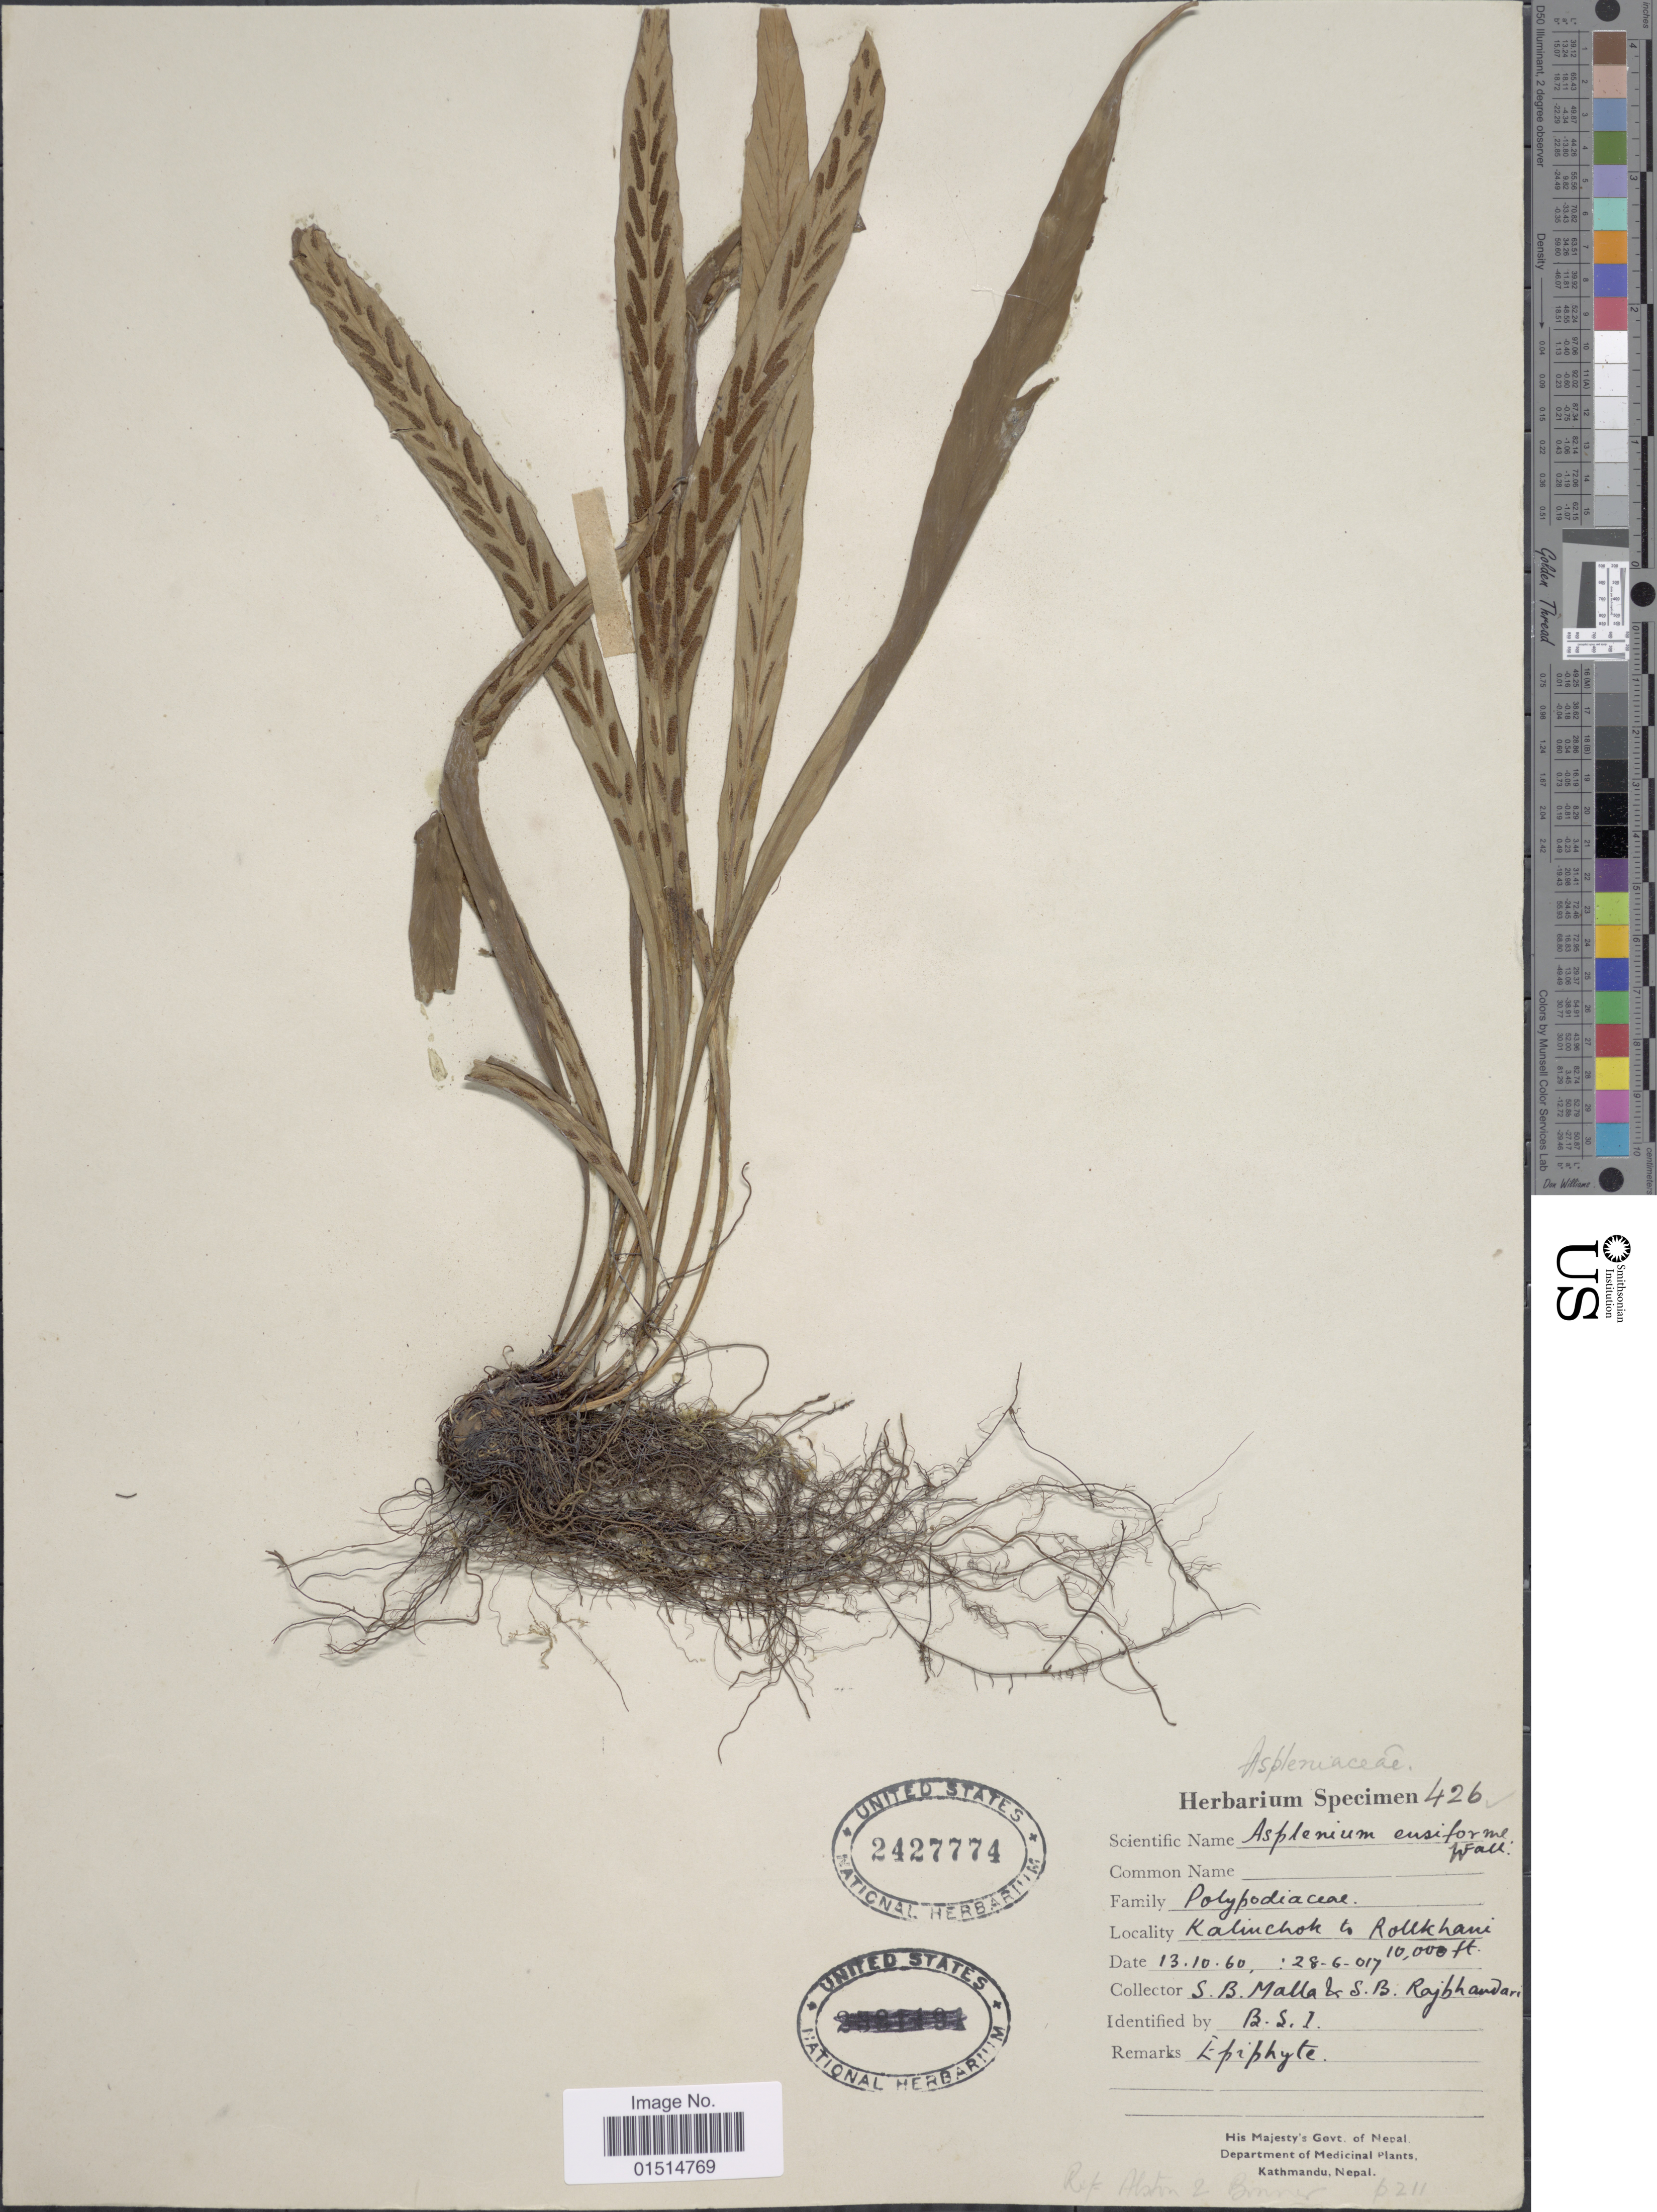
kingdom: Plantae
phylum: Tracheophyta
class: Polypodiopsida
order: Polypodiales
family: Aspleniaceae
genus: Asplenium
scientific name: Asplenium ensiforme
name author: Wall. ex Hook. & Grev.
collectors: S. Malla & S. Rajbhaudari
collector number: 426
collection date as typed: Transcribed d/m/y: 13/10/60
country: Nepal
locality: Kalinchote to Rollkhani, Kathmandu [interpreted]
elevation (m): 3048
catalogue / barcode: US 2427774